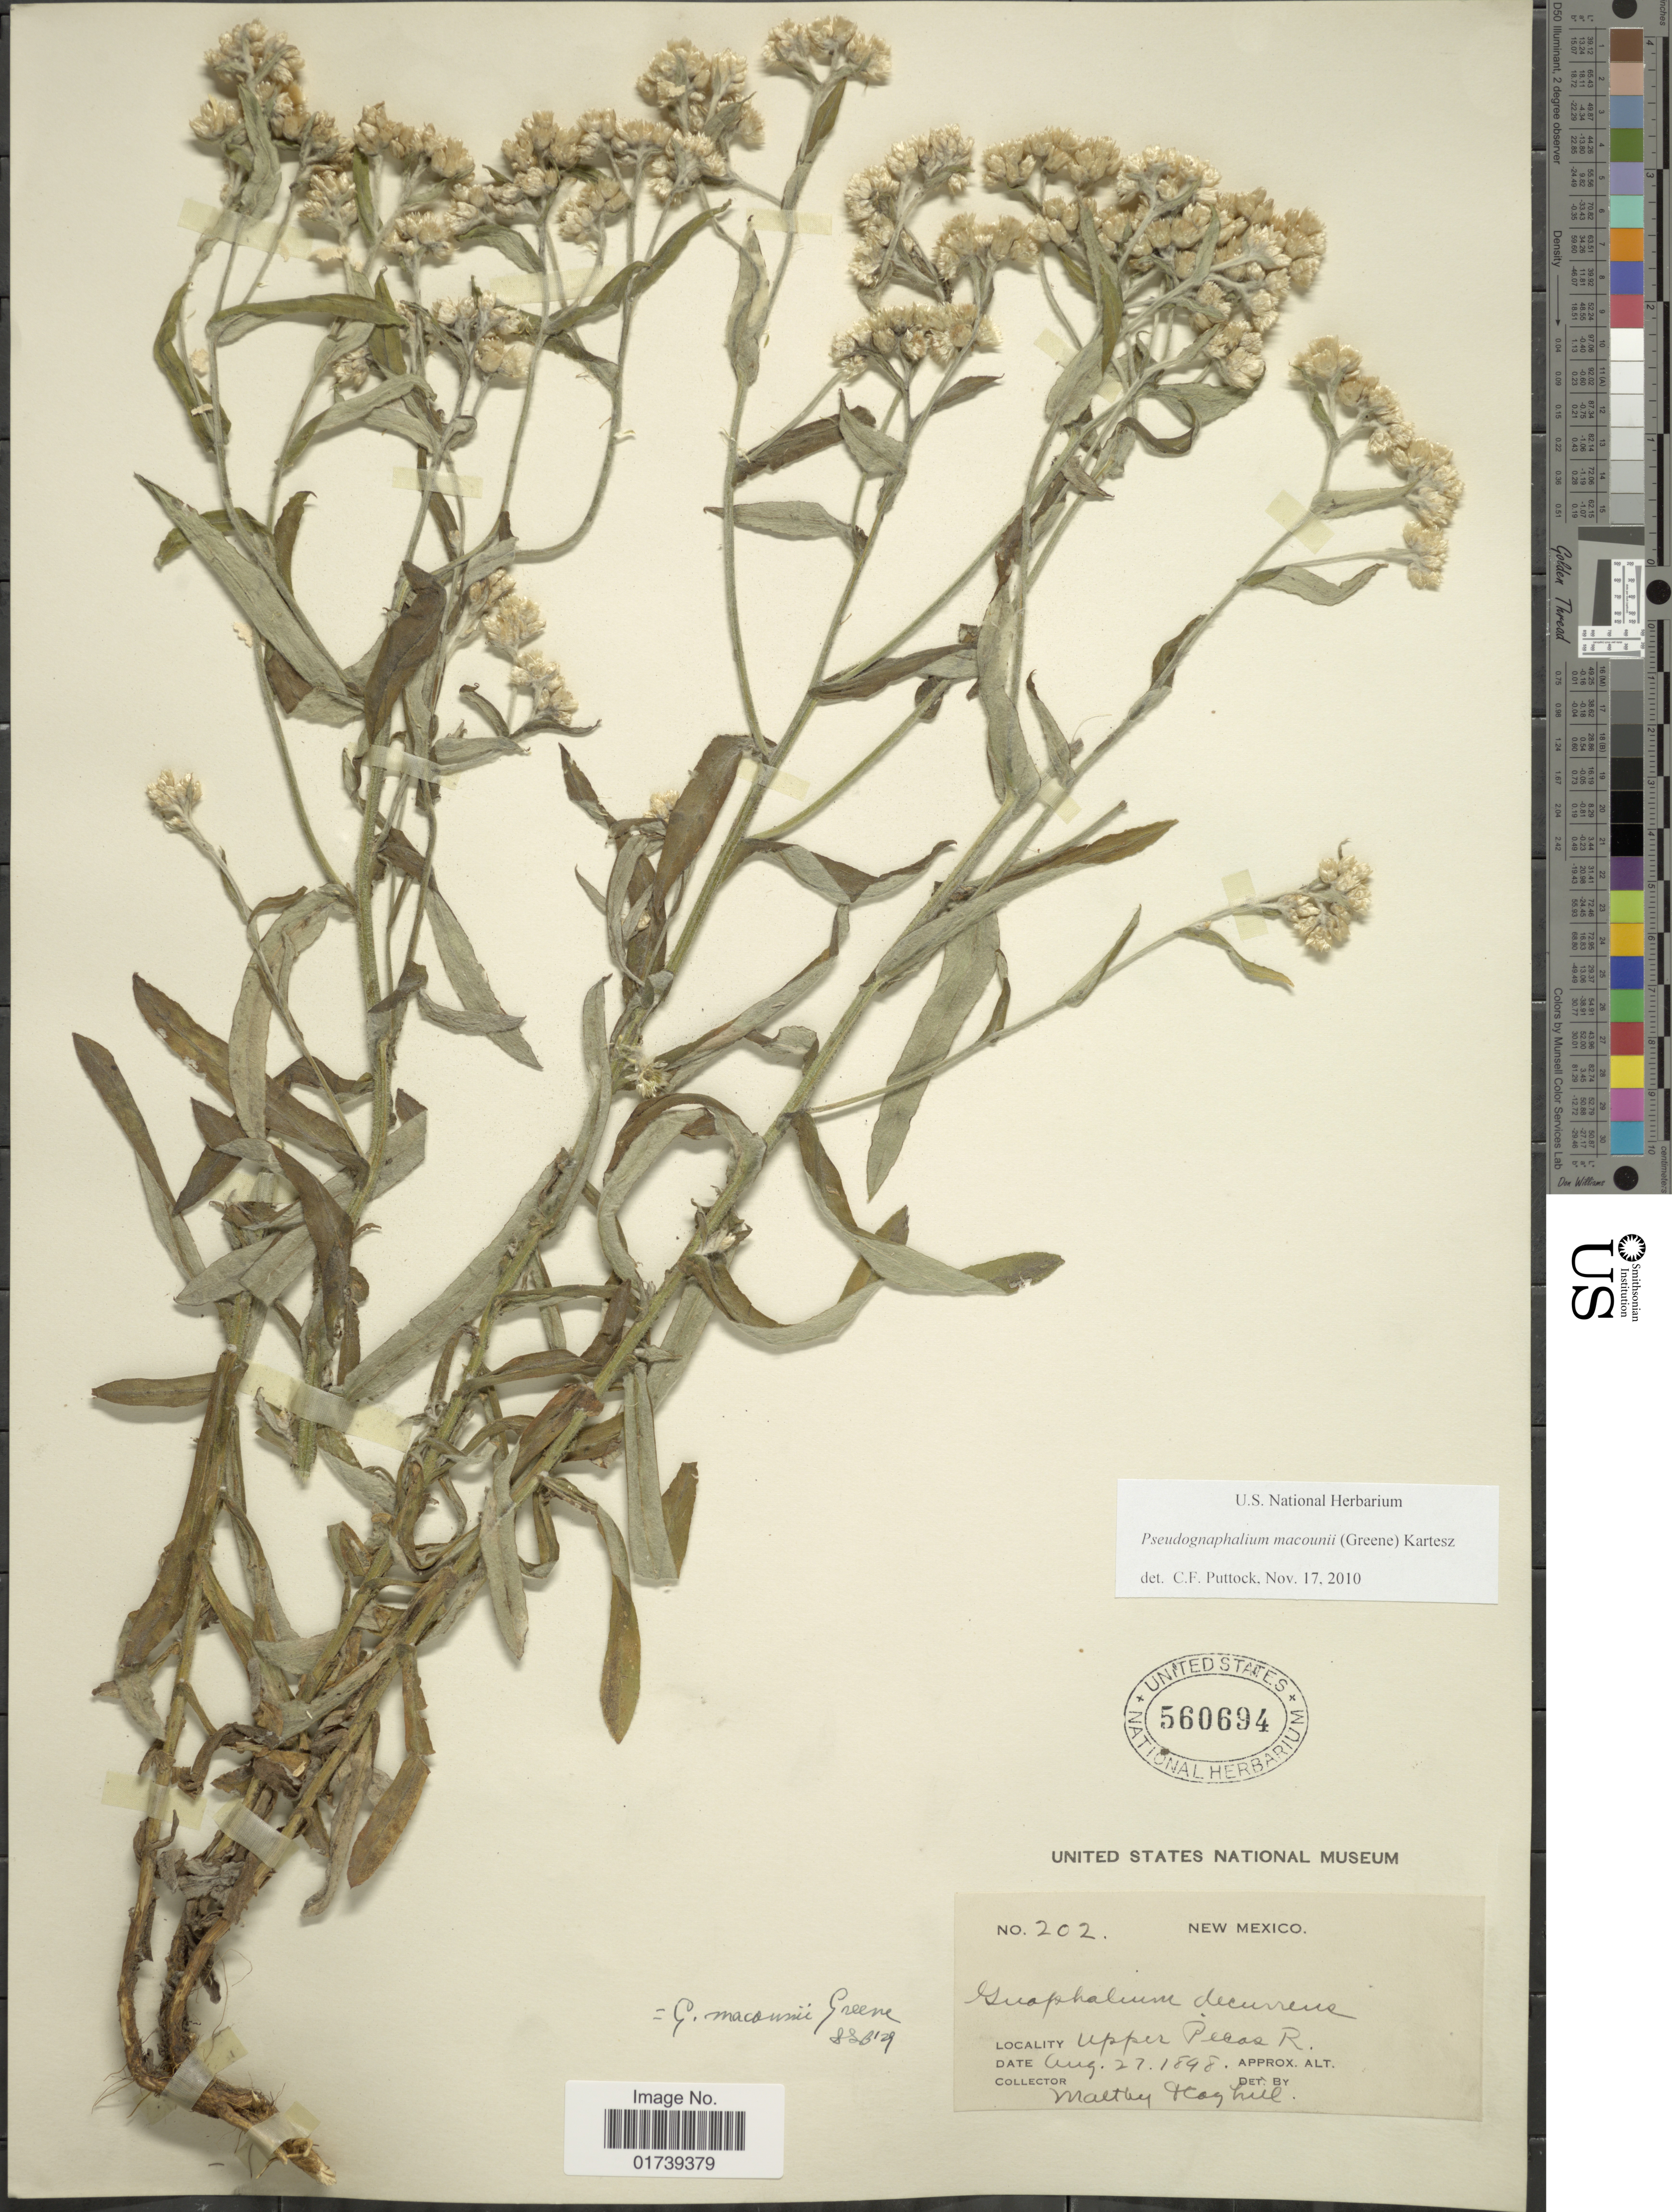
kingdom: Plantae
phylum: Tracheophyta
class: Magnoliopsida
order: Asterales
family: Asteraceae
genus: Pseudognaphalium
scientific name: Pseudognaphalium macounii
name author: (Greene) Kartesz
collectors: M. Mcayhill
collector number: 202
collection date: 1898-08-27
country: United States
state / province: New Mexico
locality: Upper Pecas R.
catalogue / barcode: US 560694